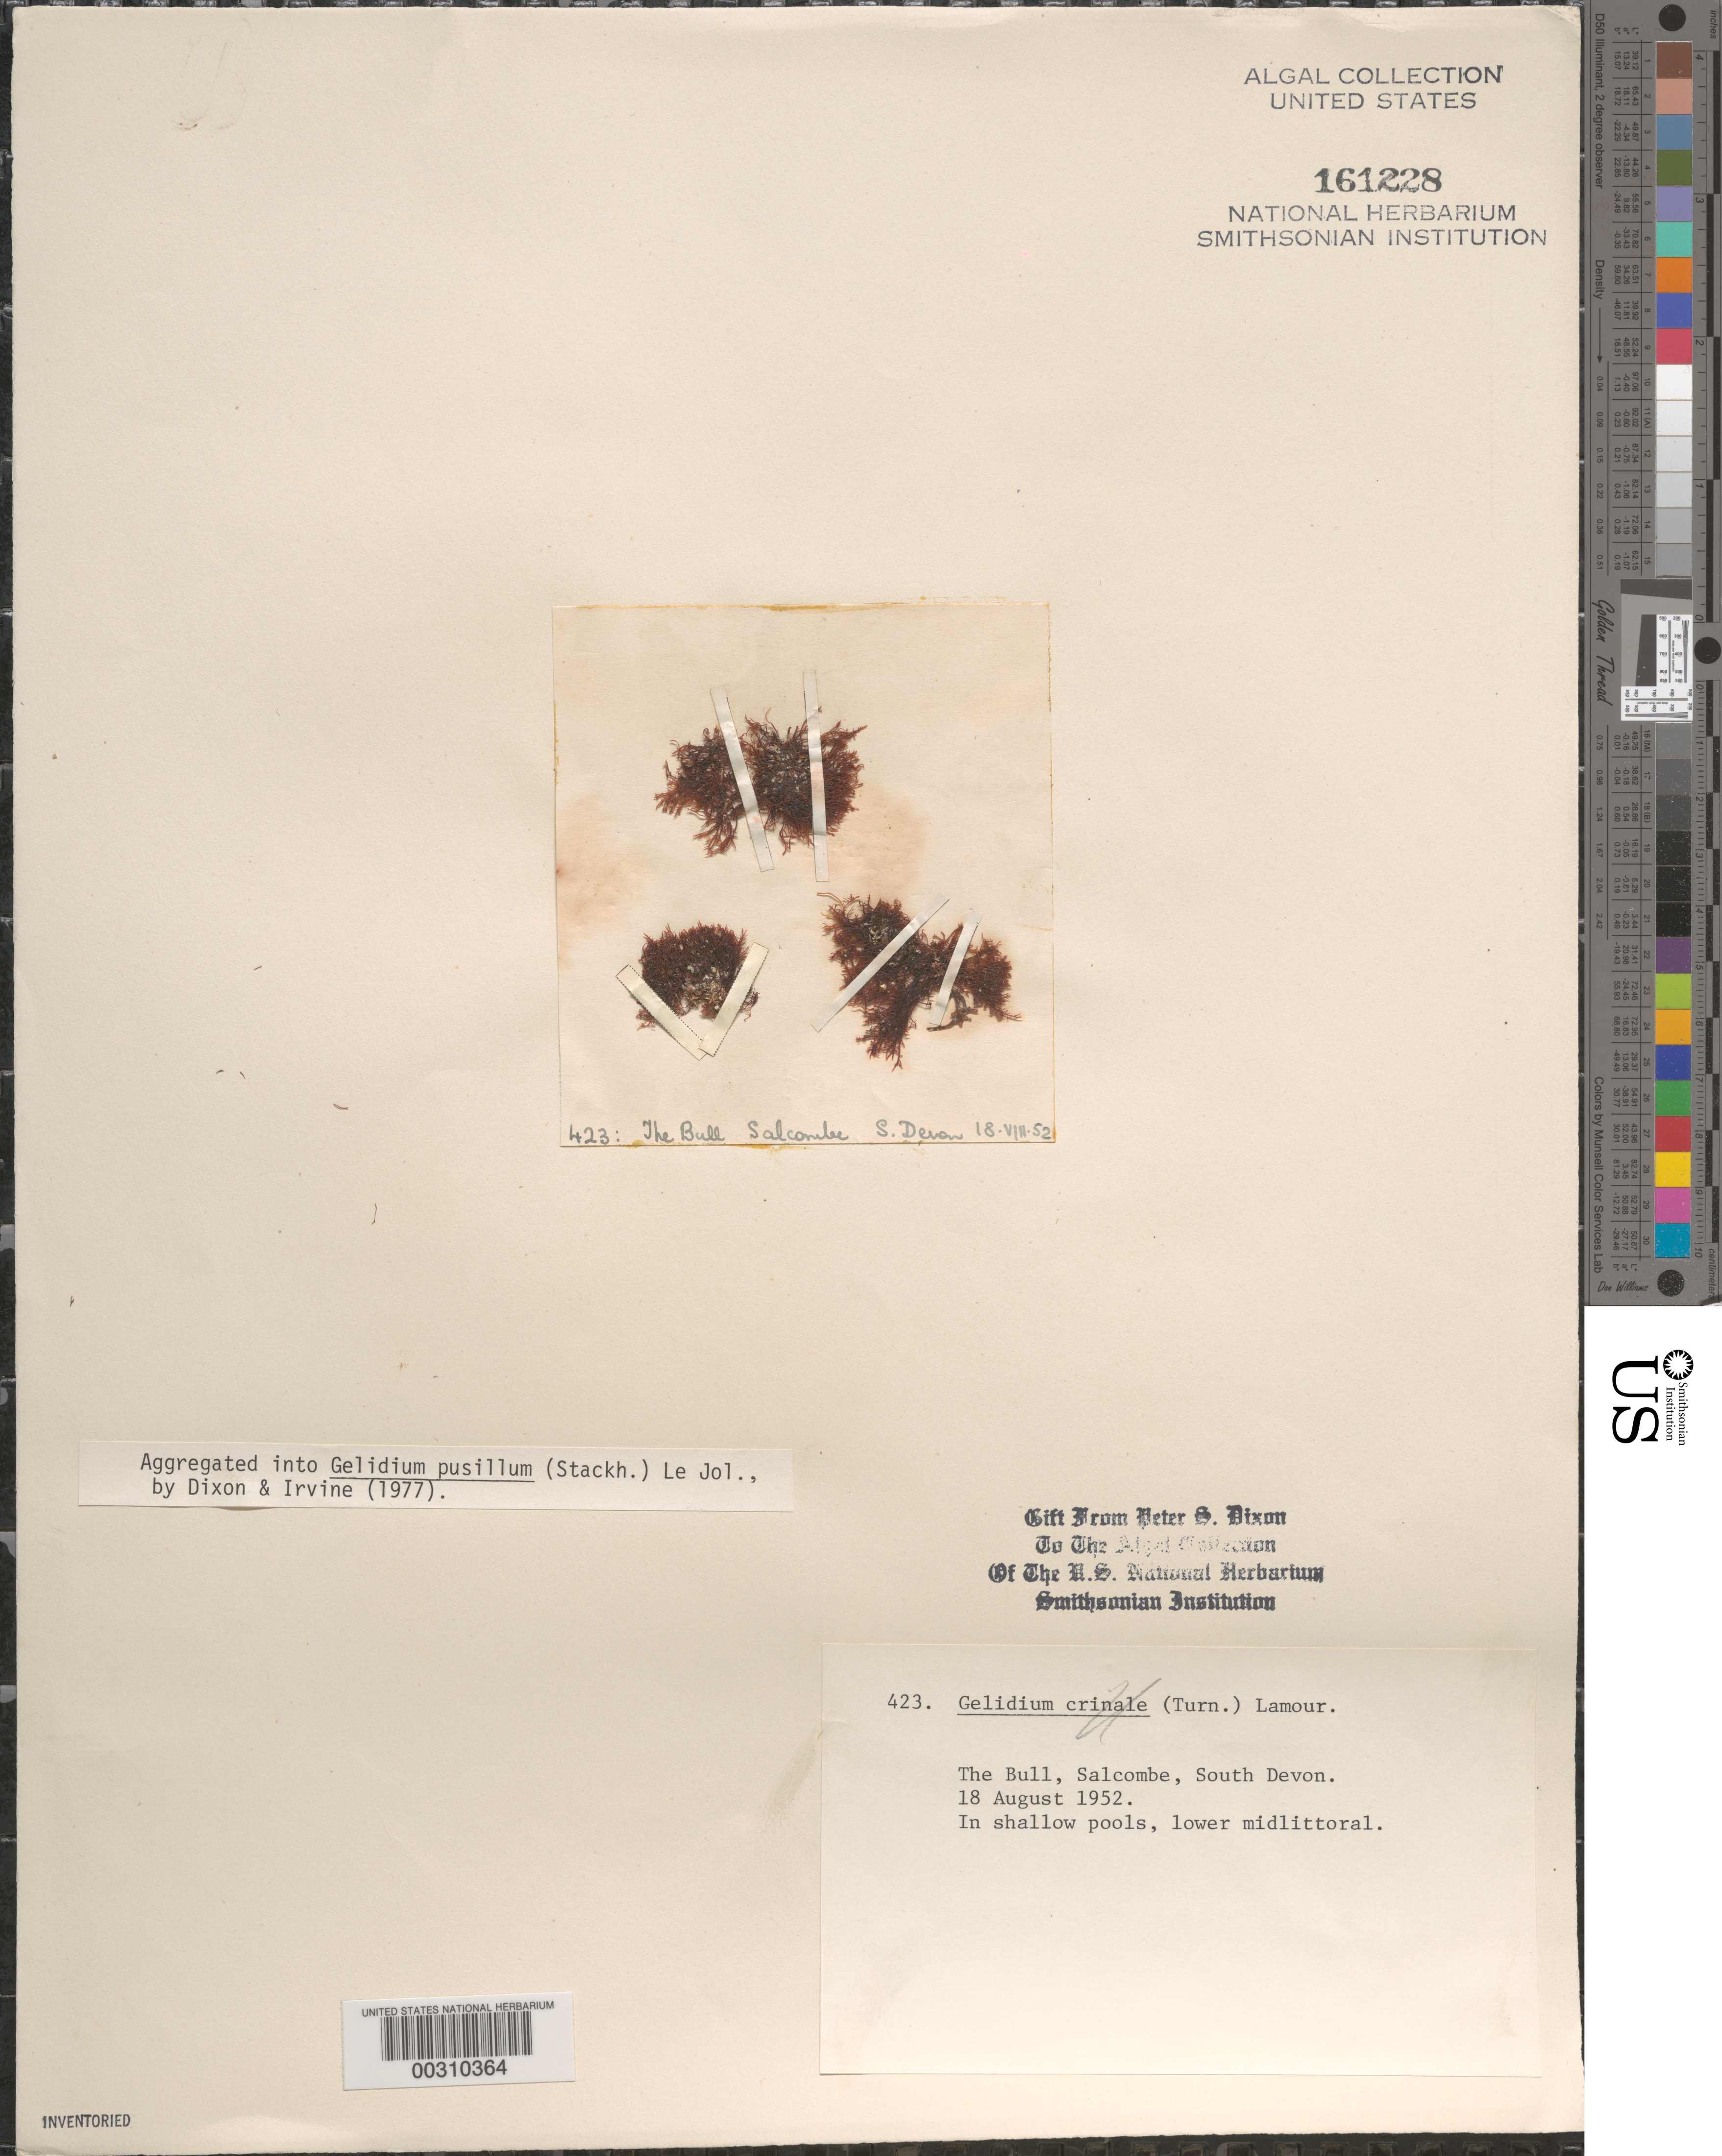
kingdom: Plantae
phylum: Rhodophyta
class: Florideophyceae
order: Gelidiales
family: Gelidiaceae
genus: Gelidium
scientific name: Gelidium pusillum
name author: (Stackh.) Le Jol.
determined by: Dixon, P. S.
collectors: P. S. Dixon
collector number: PSD 423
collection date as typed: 18 Aug 1952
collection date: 1952-08-18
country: United Kingdom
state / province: England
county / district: Devon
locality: The Bull, Salcombe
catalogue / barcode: US 161228